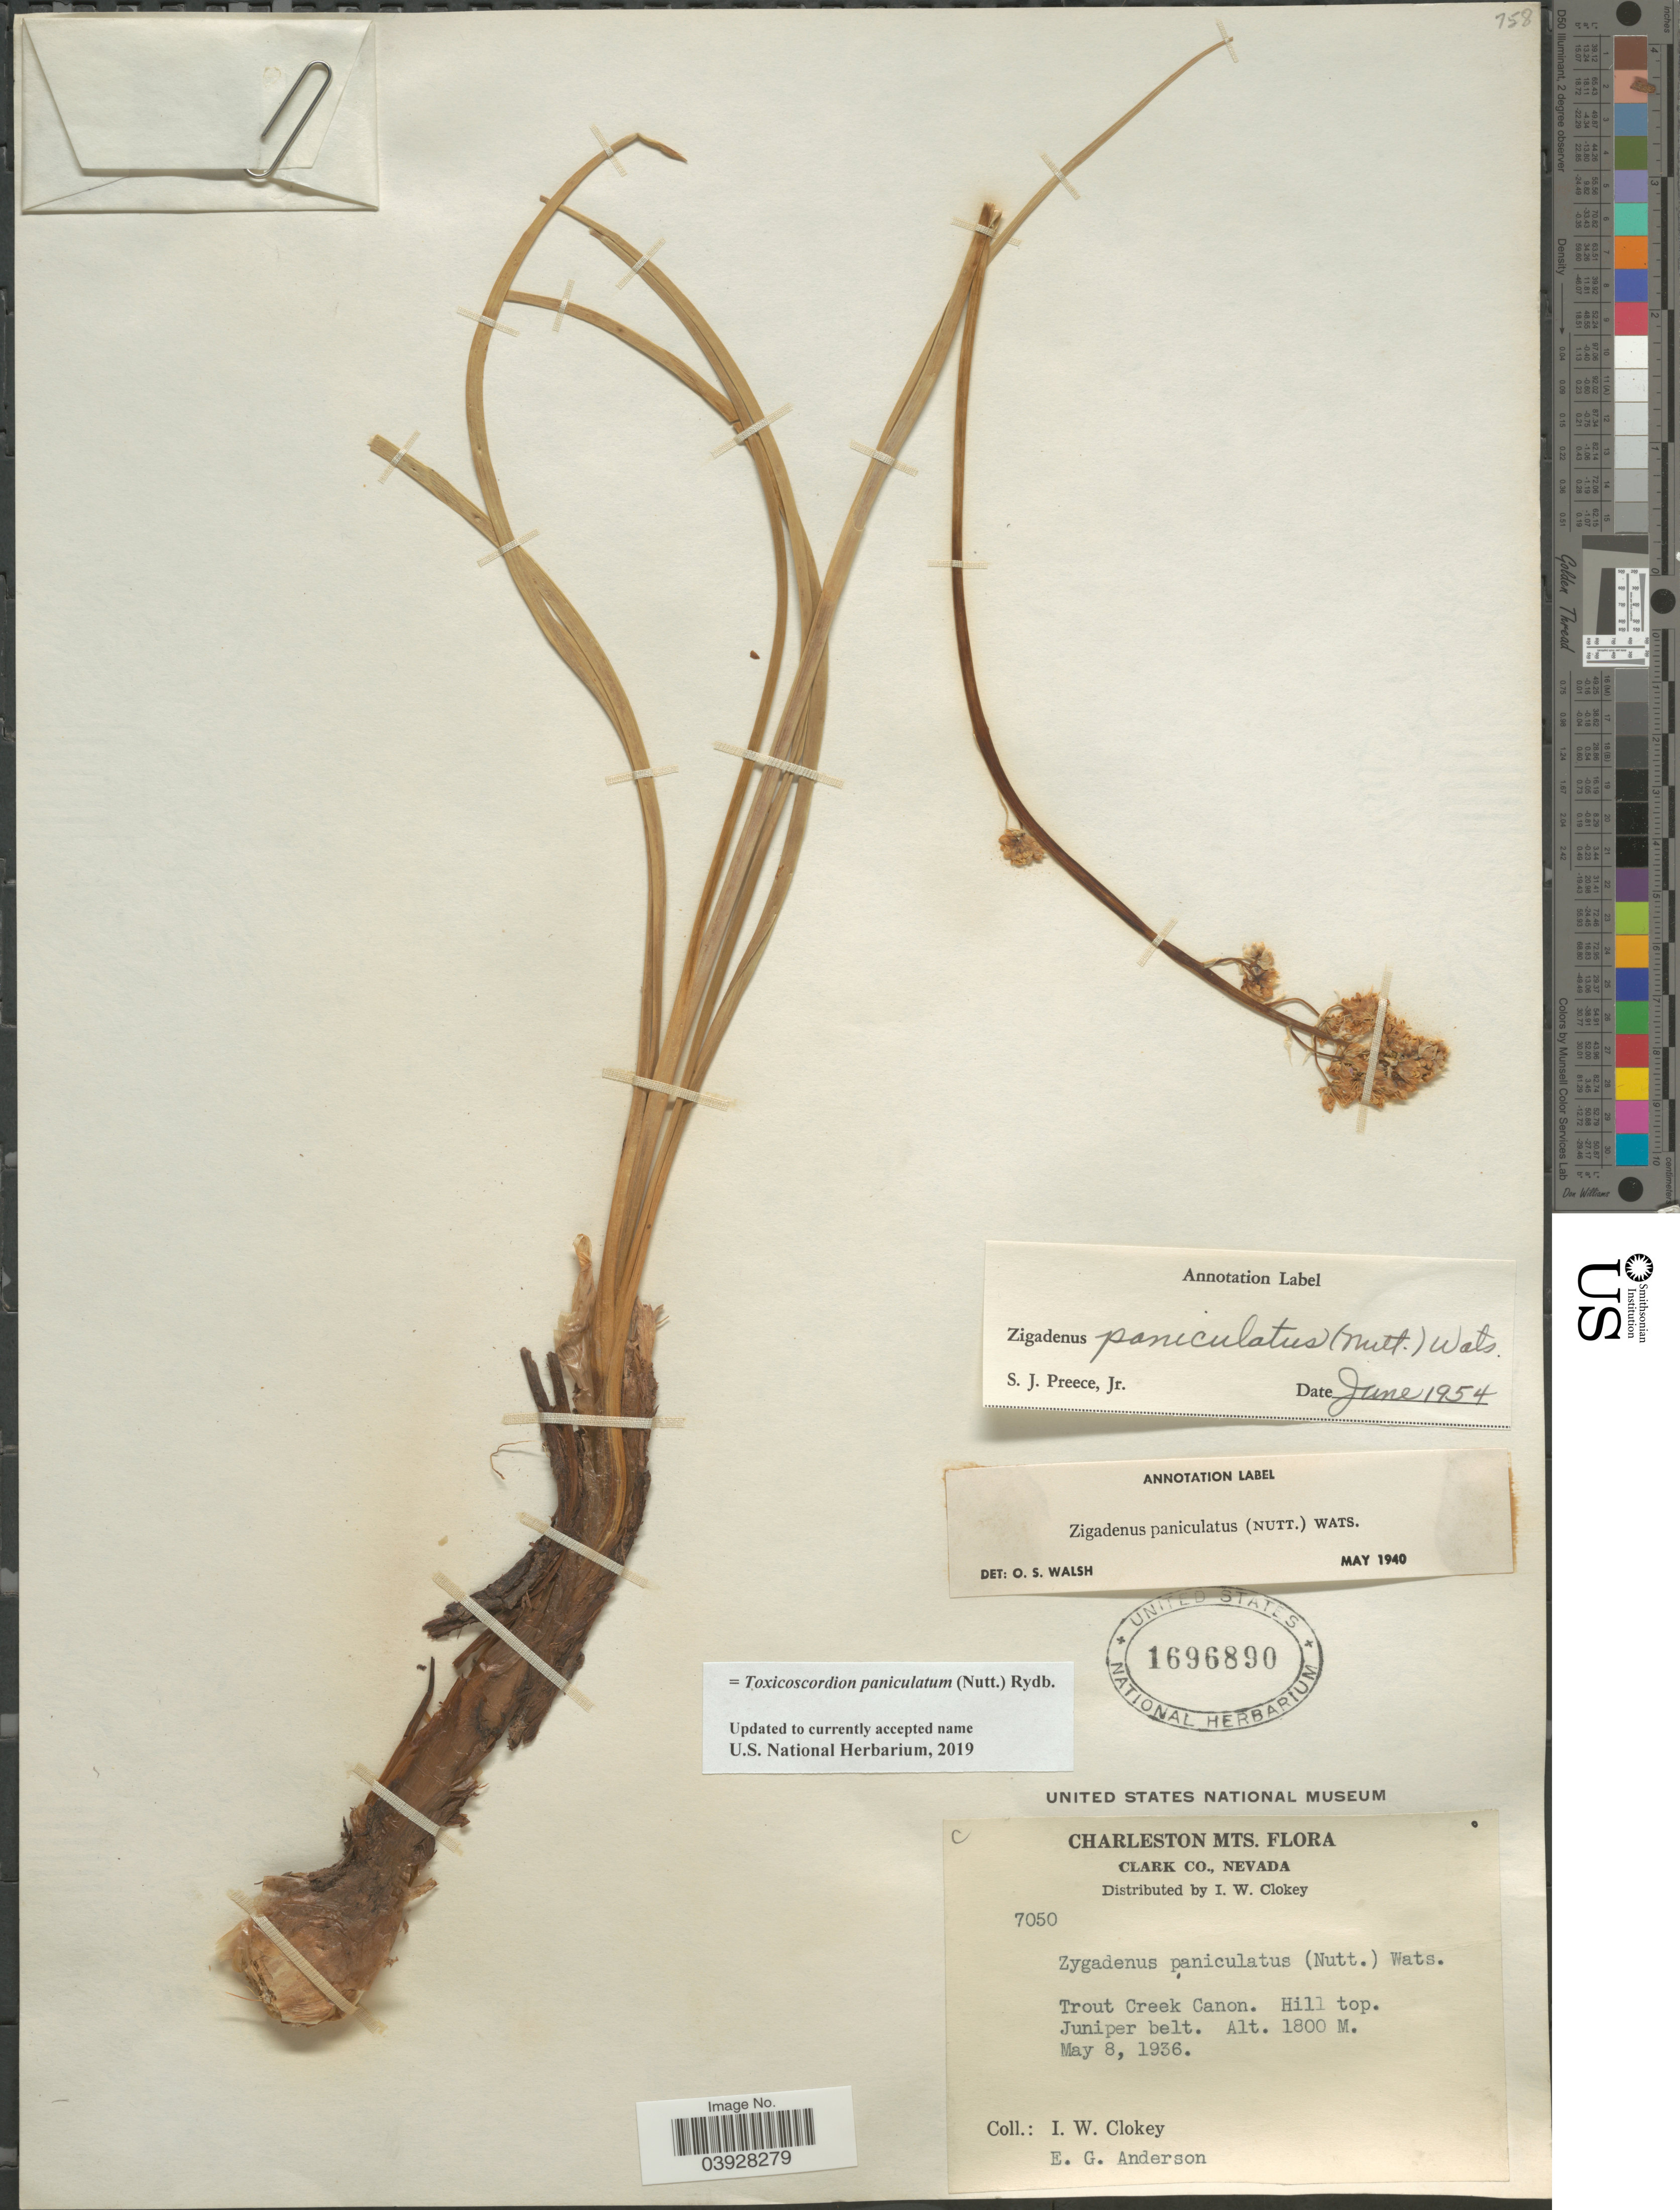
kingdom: Plantae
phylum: Tracheophyta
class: Liliopsida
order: Liliales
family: Melanthiaceae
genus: Toxicoscordion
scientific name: Toxicoscordion paniculatum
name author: (Nutt.) Rydb.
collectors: I. W. Clokey & E. G. Anderson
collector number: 7050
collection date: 1936-05-08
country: United States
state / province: Nevada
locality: Charleston Mts. Clark Co. Trout Creek Canon.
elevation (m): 1800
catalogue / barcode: US 1696890